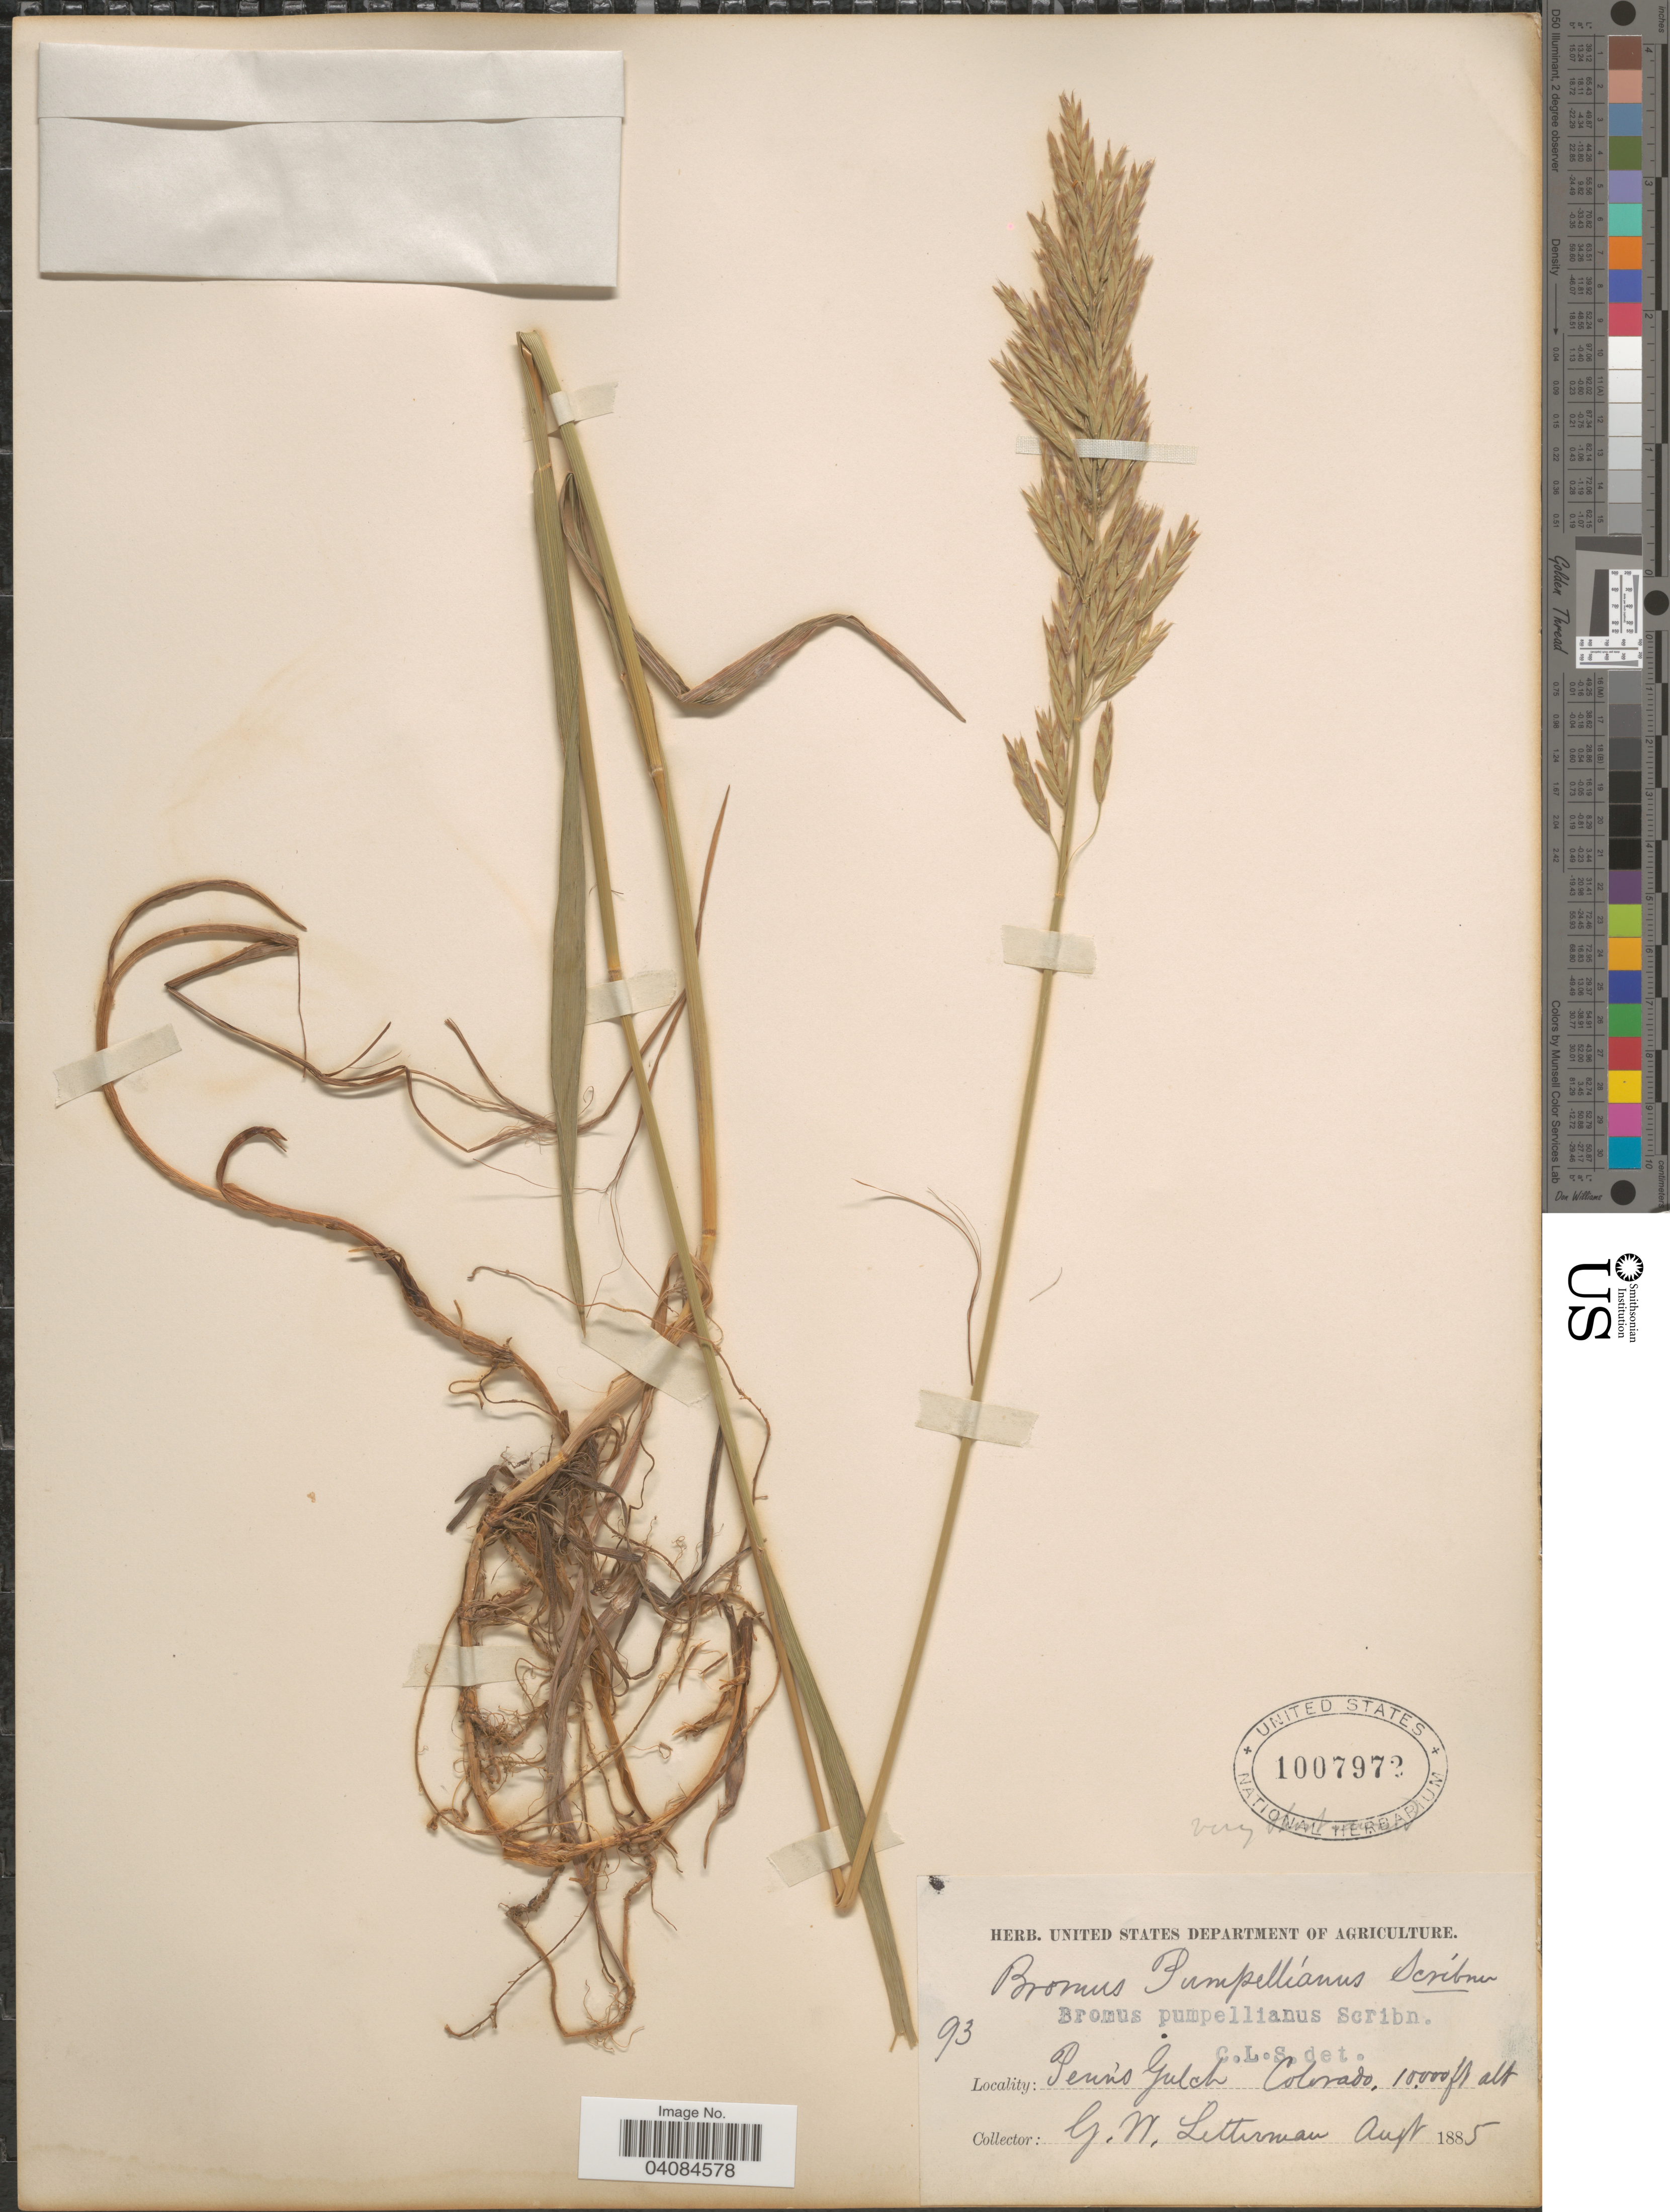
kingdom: Plantae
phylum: Tracheophyta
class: Liliopsida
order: Poales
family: Poaceae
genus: Bromus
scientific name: Bromus pumpellianus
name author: Scribn.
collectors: G. W. Letterman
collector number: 93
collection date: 1885-08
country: United States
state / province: Colorado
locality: Penn's Gulch.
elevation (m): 3048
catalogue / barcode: US 1007972